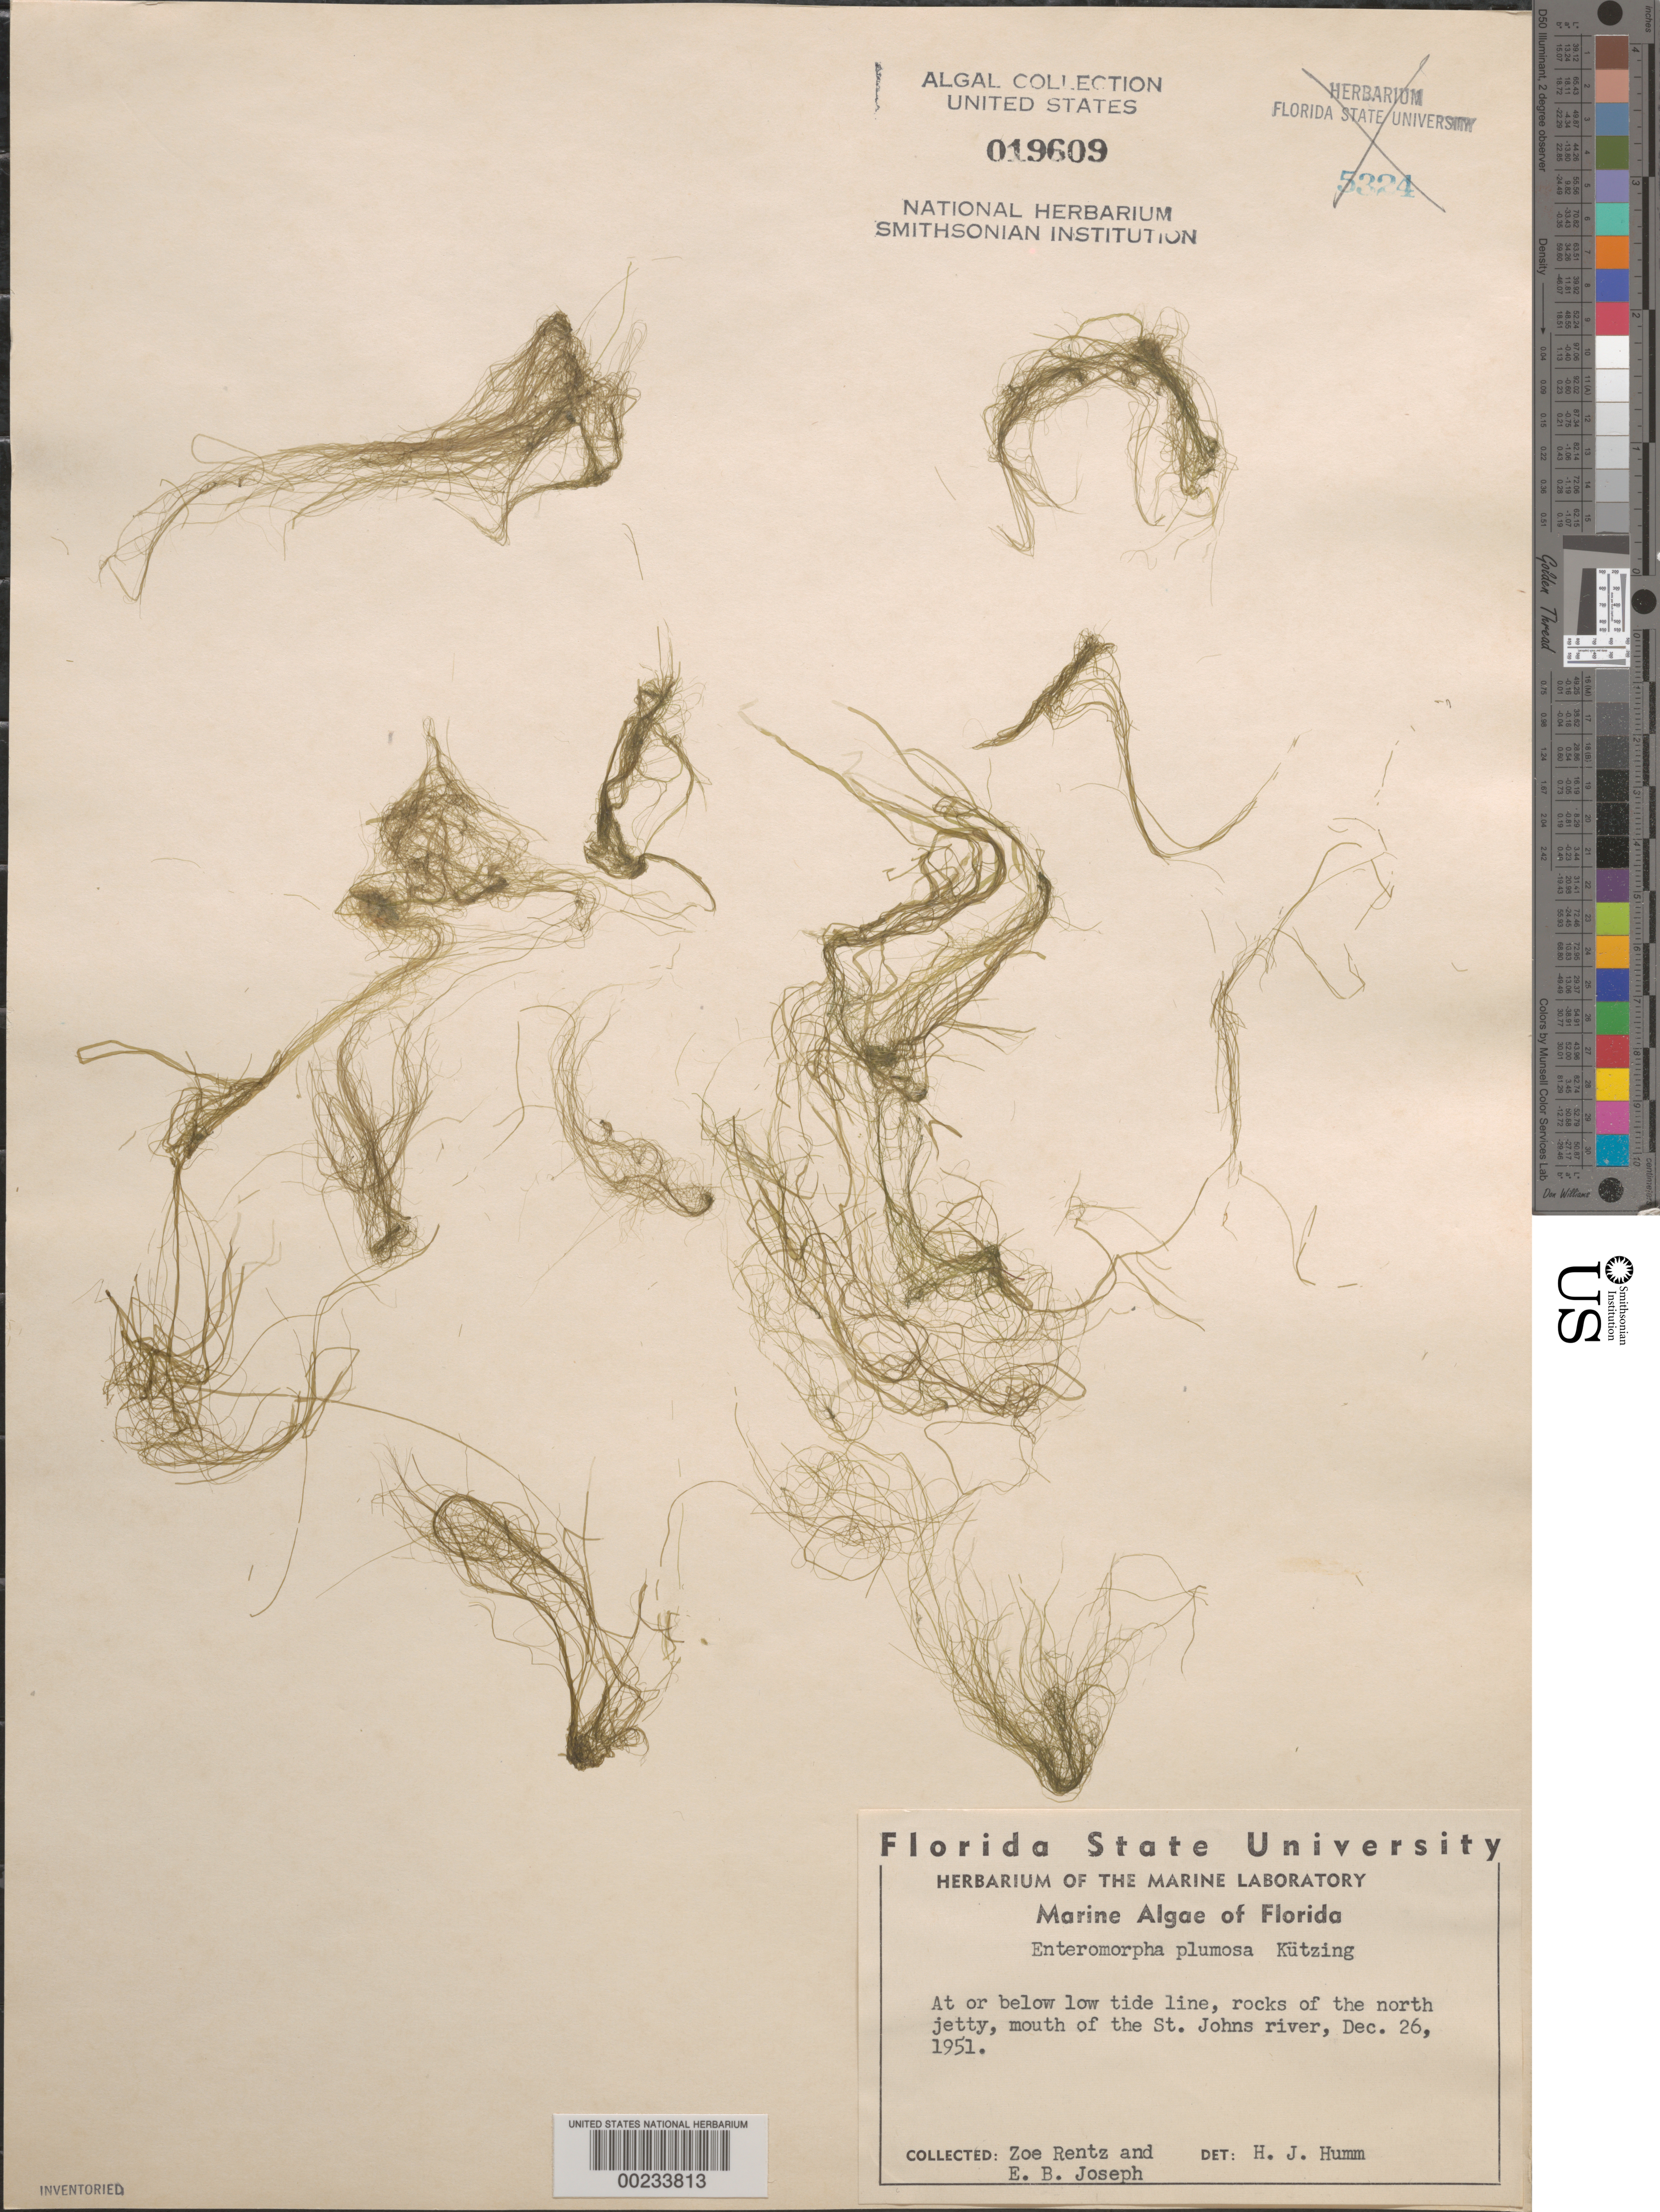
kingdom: Plantae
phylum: Chlorophyta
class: Ulvophyceae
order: Ulvales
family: Ulvaceae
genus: Ulva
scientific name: Ulva paradoxa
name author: C. Agardh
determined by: Algae name updating Project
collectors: Z. Rentz & E. Joseph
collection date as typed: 26 Dec 1951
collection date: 1951-12-26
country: United States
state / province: Florida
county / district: Saint Johns County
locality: St. Johns River mouth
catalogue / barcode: US 19609